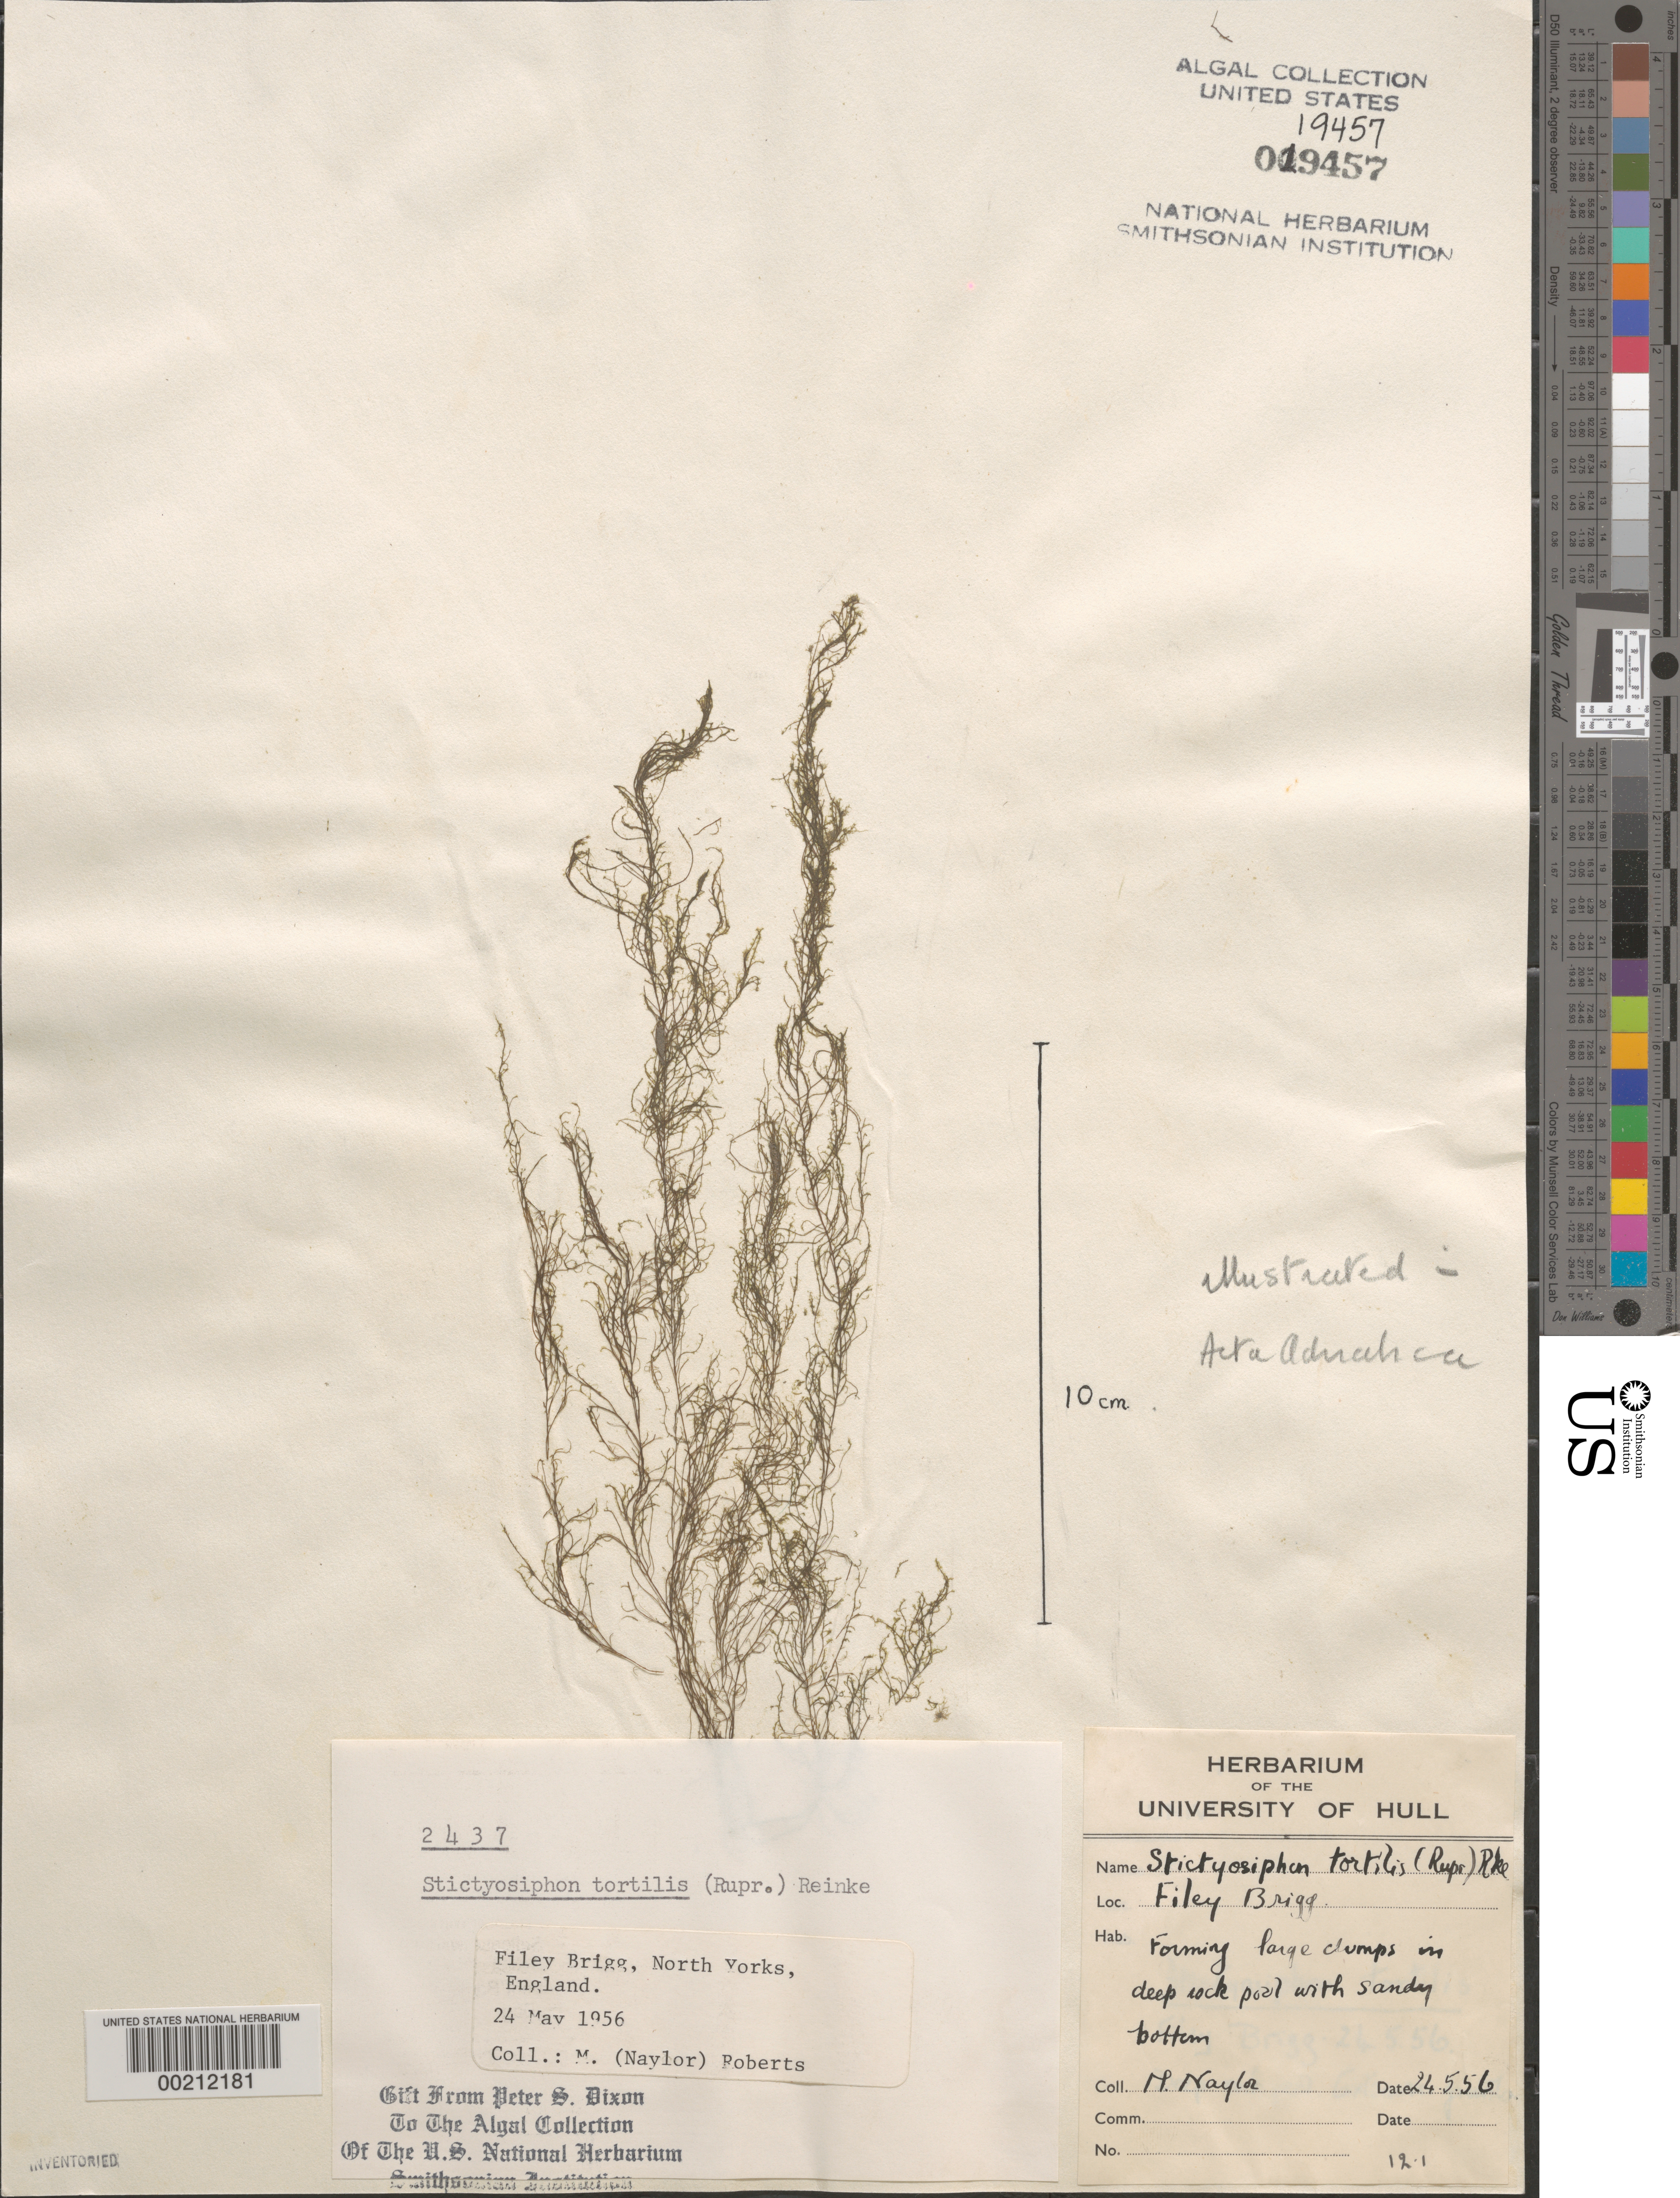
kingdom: Chromista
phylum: Ochrophyta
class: Phaeophyceae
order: Ectocarpales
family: Chordariaceae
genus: Stictyosiphon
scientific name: Stictyosiphon tortilis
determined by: Dixon, P. S.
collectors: M. Roberts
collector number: PSD 2437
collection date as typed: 25 May 1956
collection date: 1956-05-25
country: United Kingdom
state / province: England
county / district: North Yorkshire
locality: Filey Brigg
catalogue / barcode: US 19457